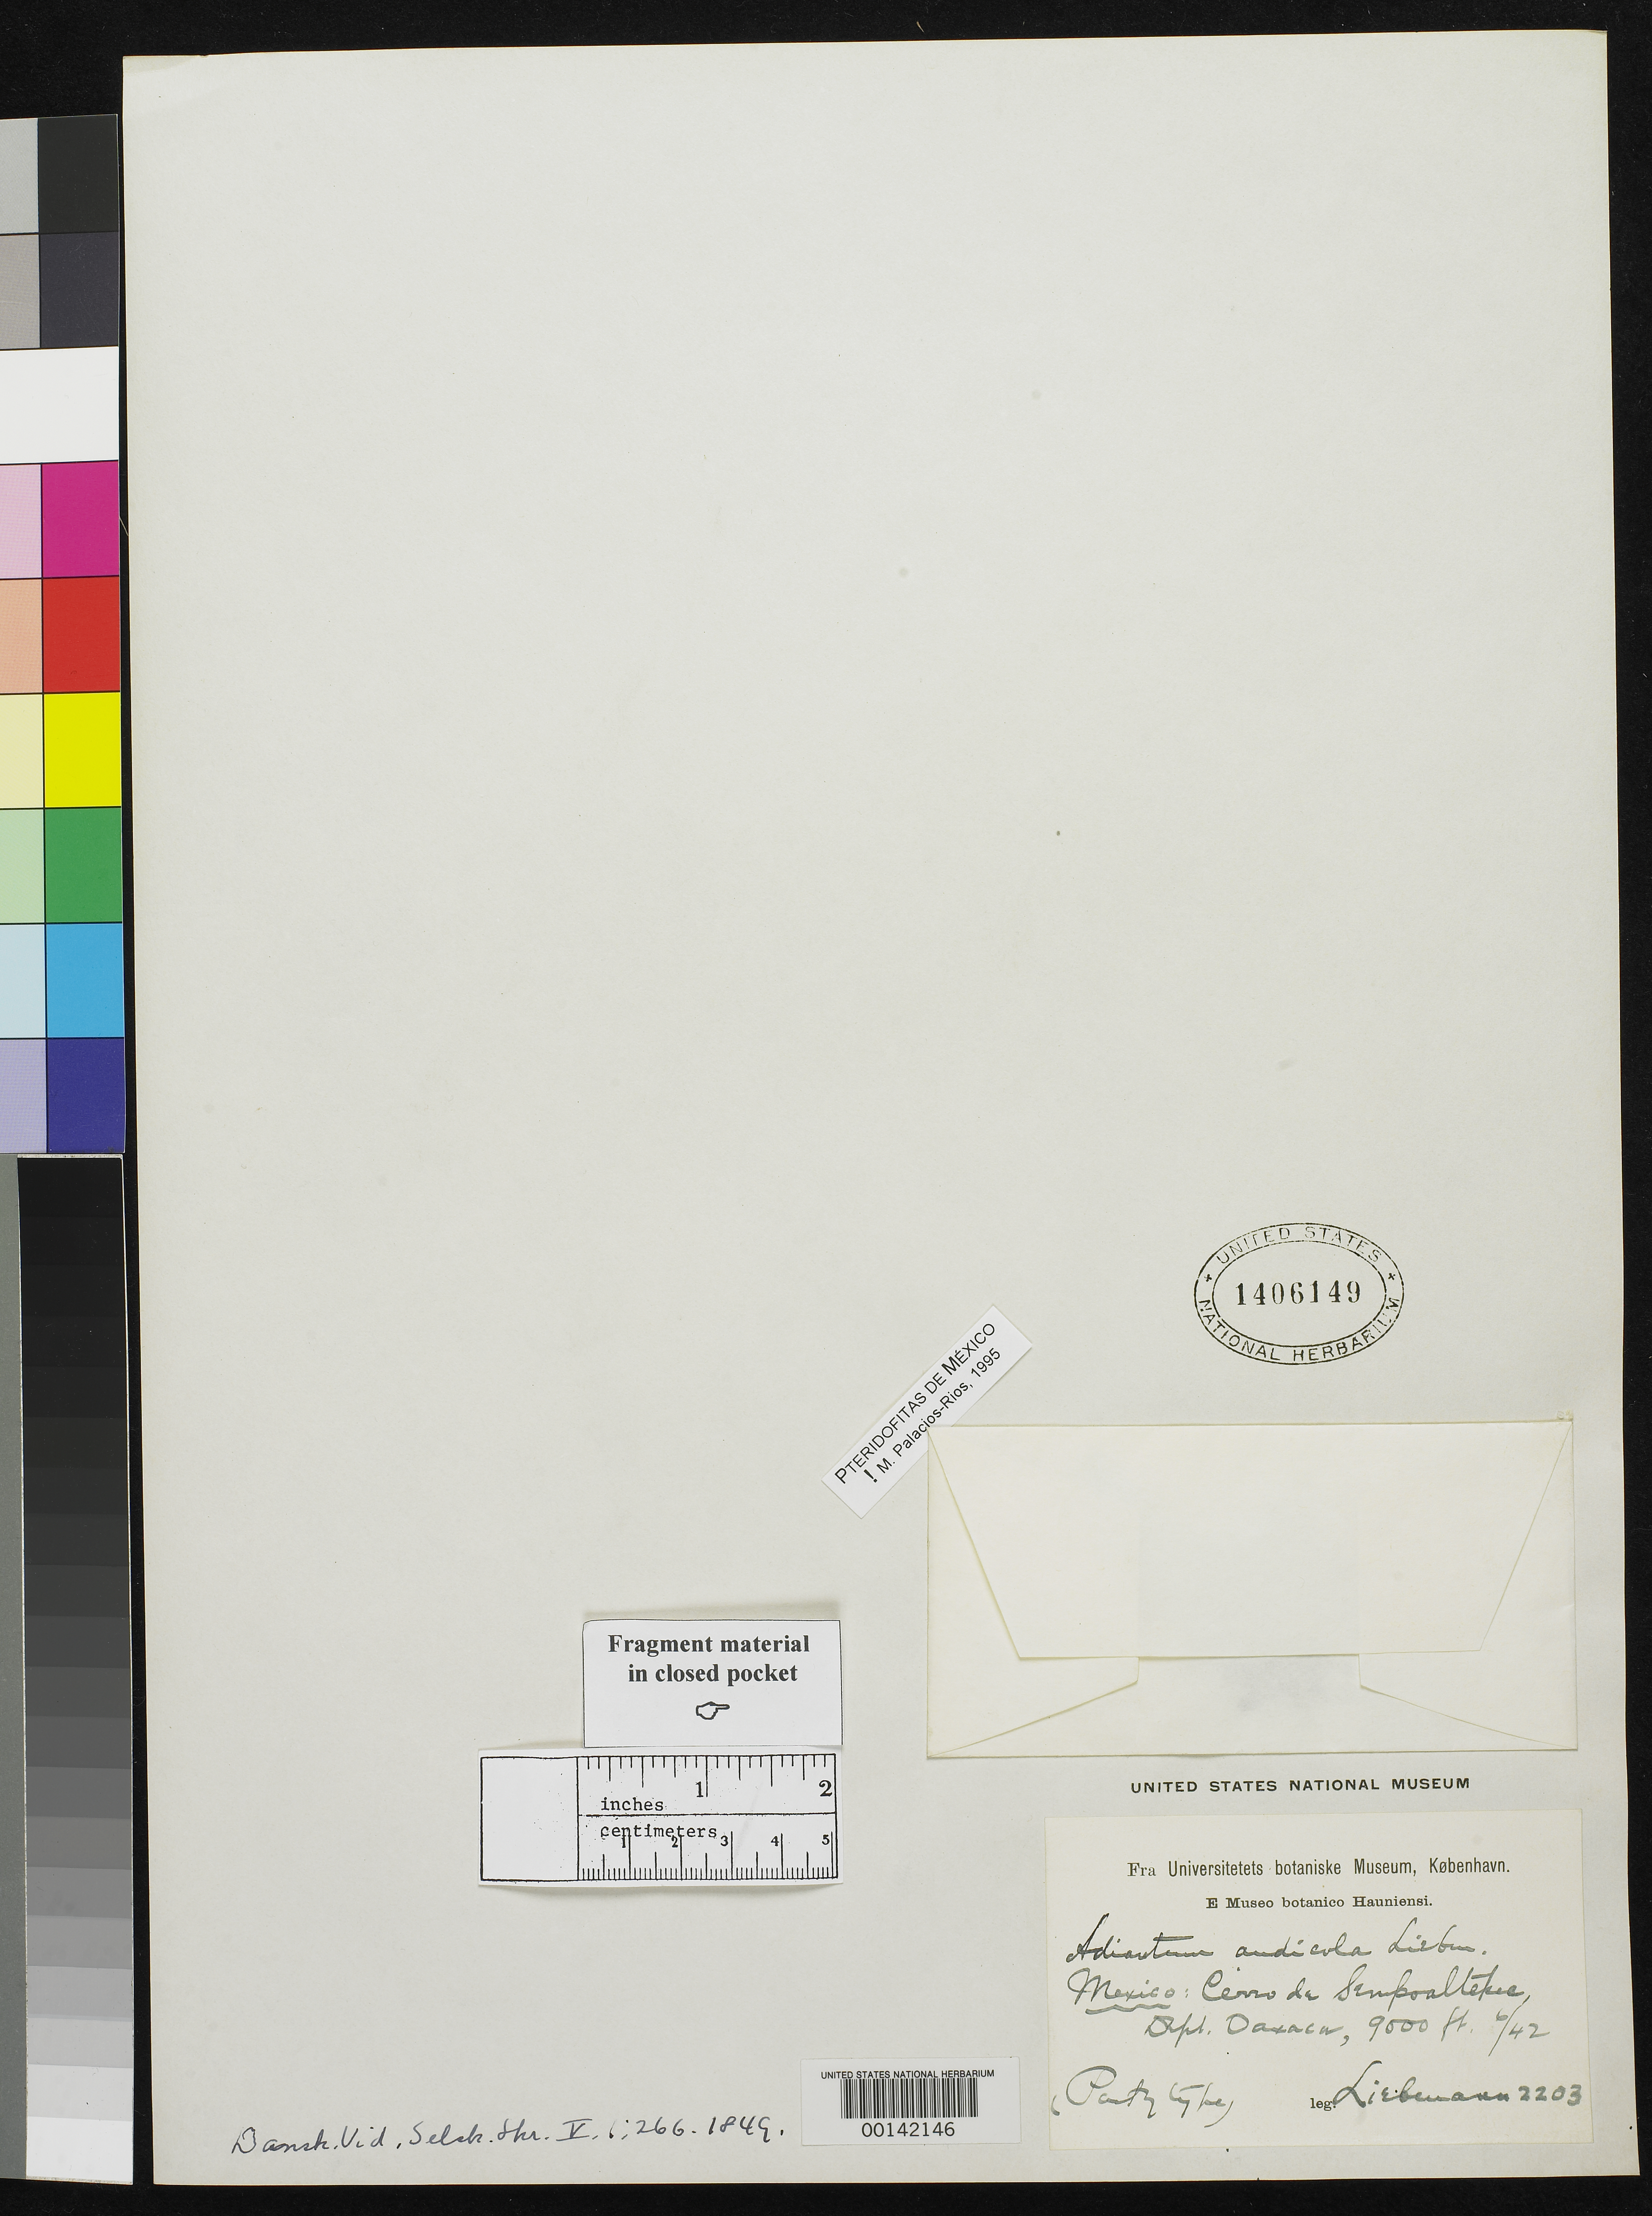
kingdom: Plantae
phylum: Tracheophyta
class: Polypodiopsida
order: Polypodiales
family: Pteridaceae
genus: Adiantum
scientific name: Adiantum andicola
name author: Liebm.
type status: Type Fragment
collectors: F. M. Liebmann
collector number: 2203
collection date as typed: Jun 1842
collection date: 1842-06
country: Mexico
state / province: Oaxaca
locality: Cerro de Senpoaltepec.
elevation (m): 2743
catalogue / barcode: US 1406149